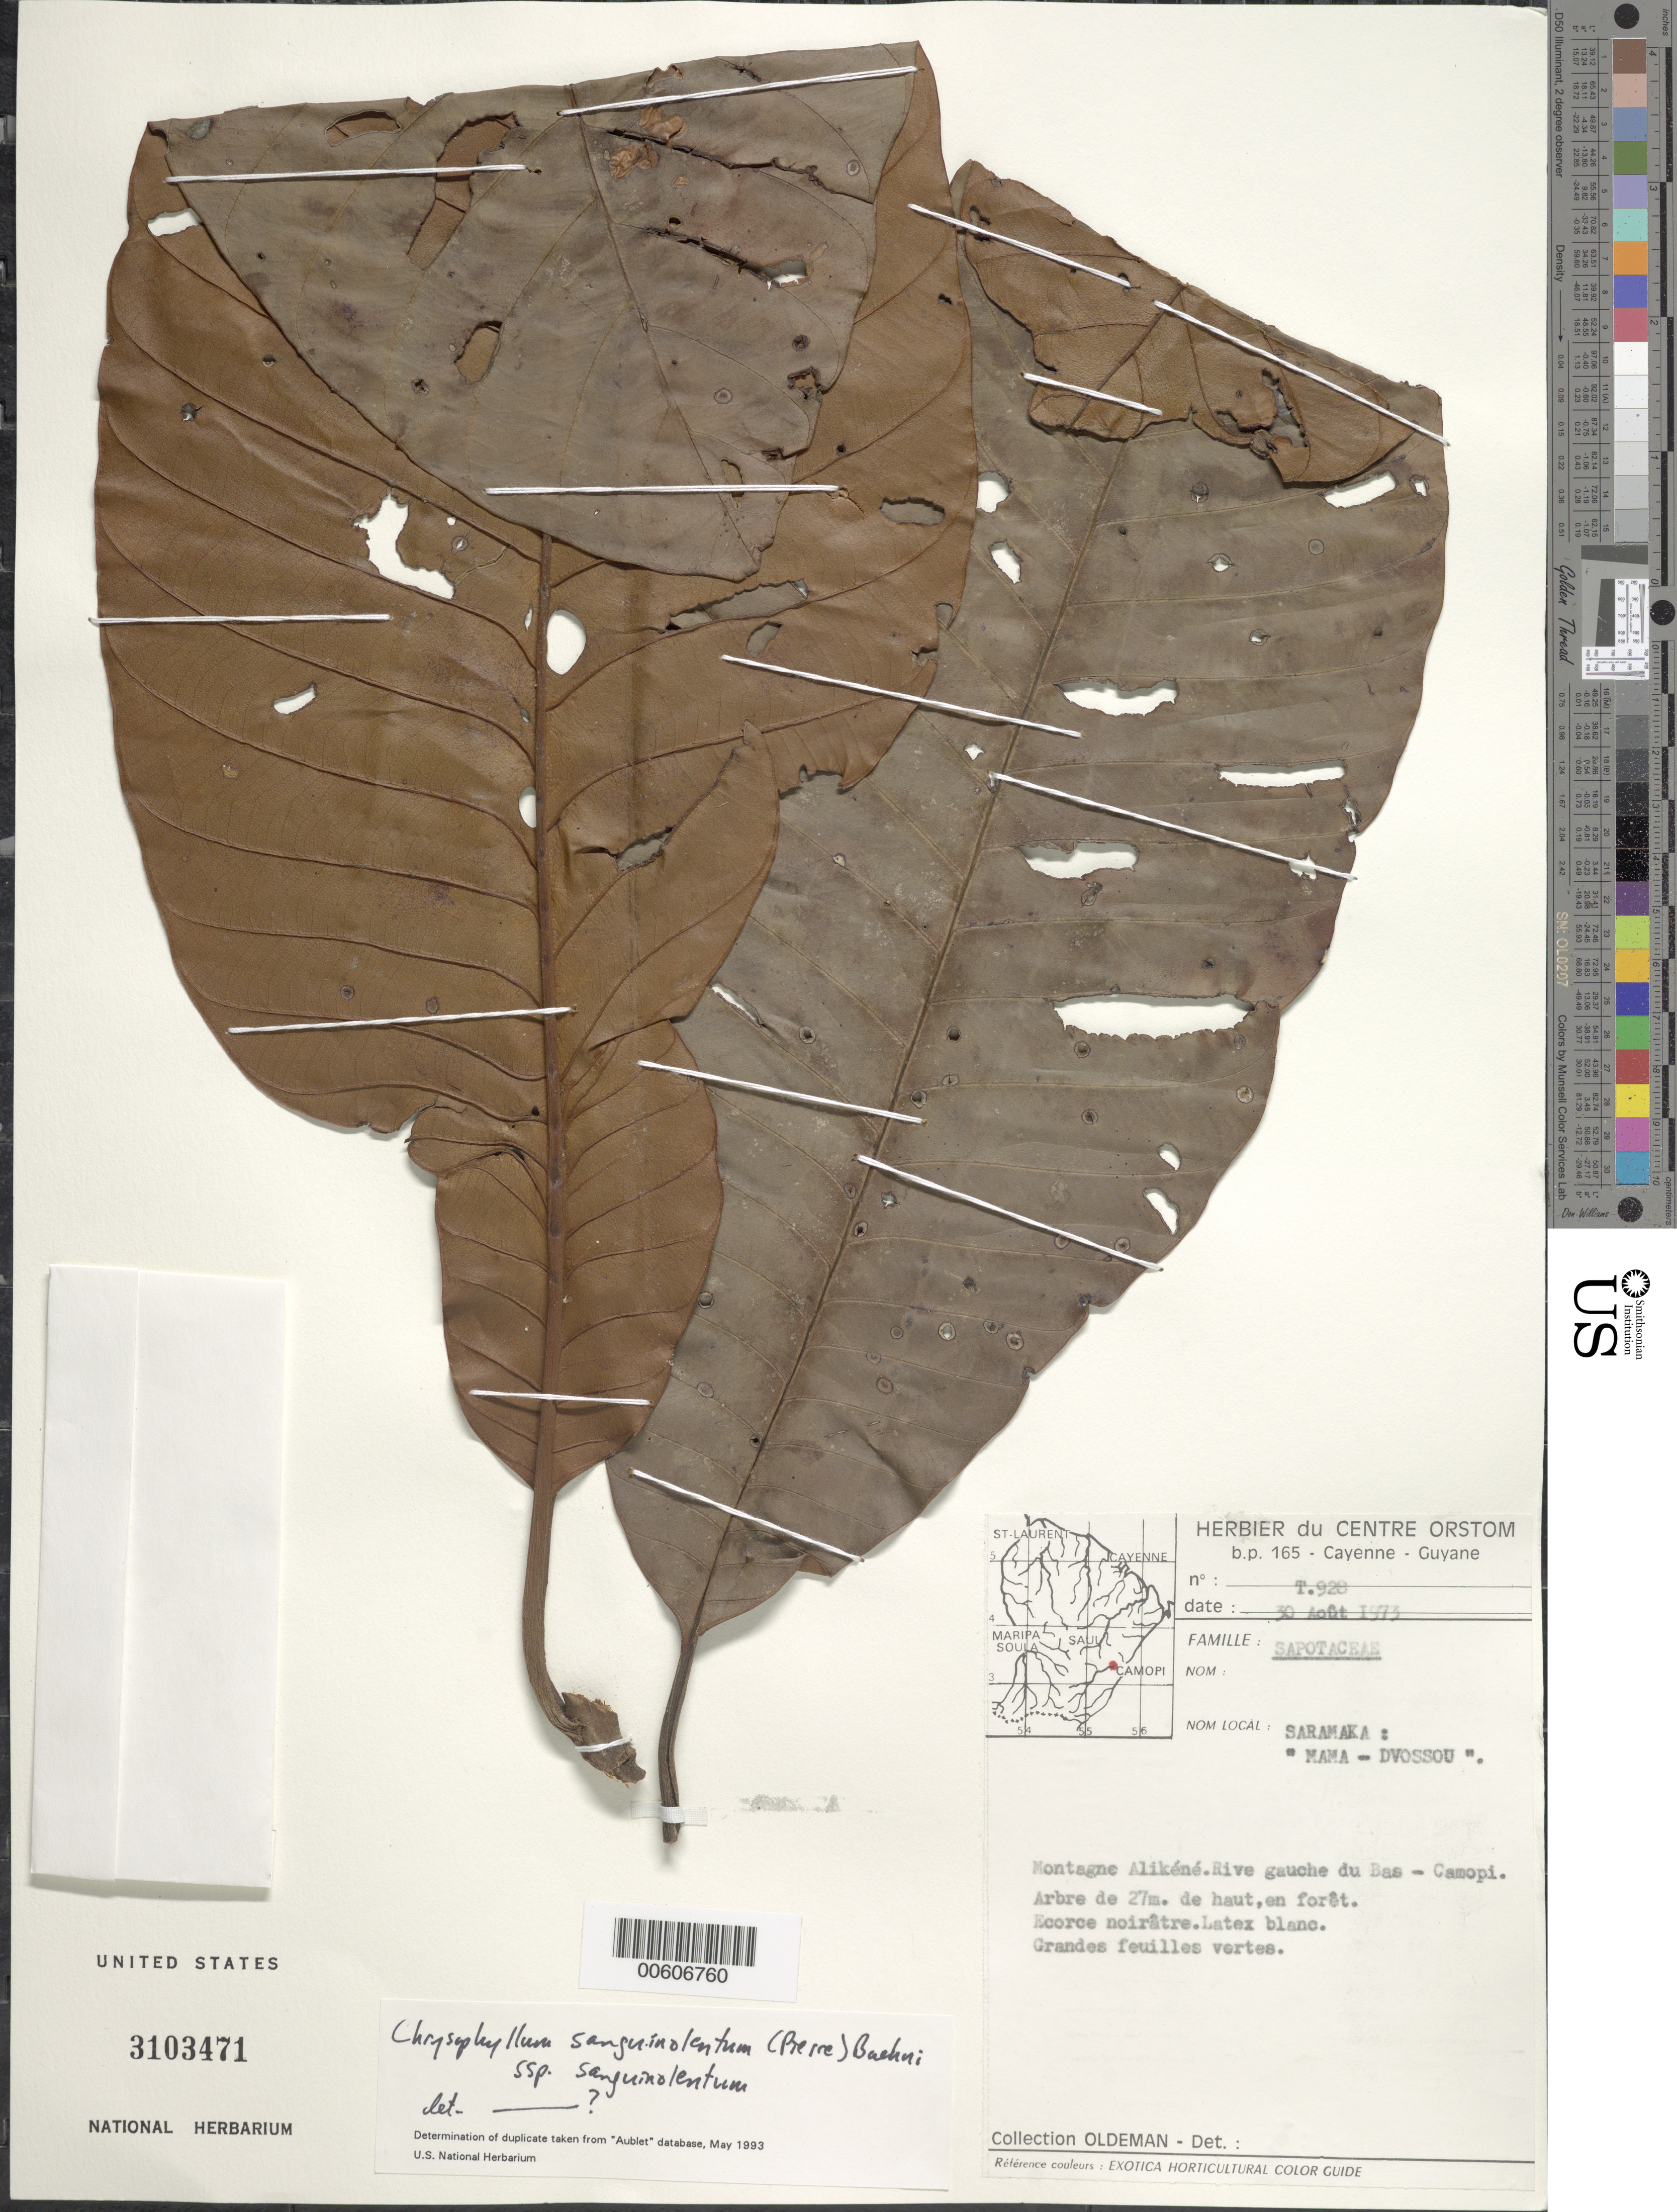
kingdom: Plantae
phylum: Tracheophyta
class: Magnoliopsida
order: Ericales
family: Sapotaceae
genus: Chrysophyllum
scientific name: Chrysophyllum sanguinolentum subsp. sanguinolentum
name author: (Pierre) Baehni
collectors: R. Oldeman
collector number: T 928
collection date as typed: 30-Aug-73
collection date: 1973-08-30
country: French Guiana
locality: Montagne Alikéné, Rive gauche du Bas-Camopi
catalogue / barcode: US 3103471